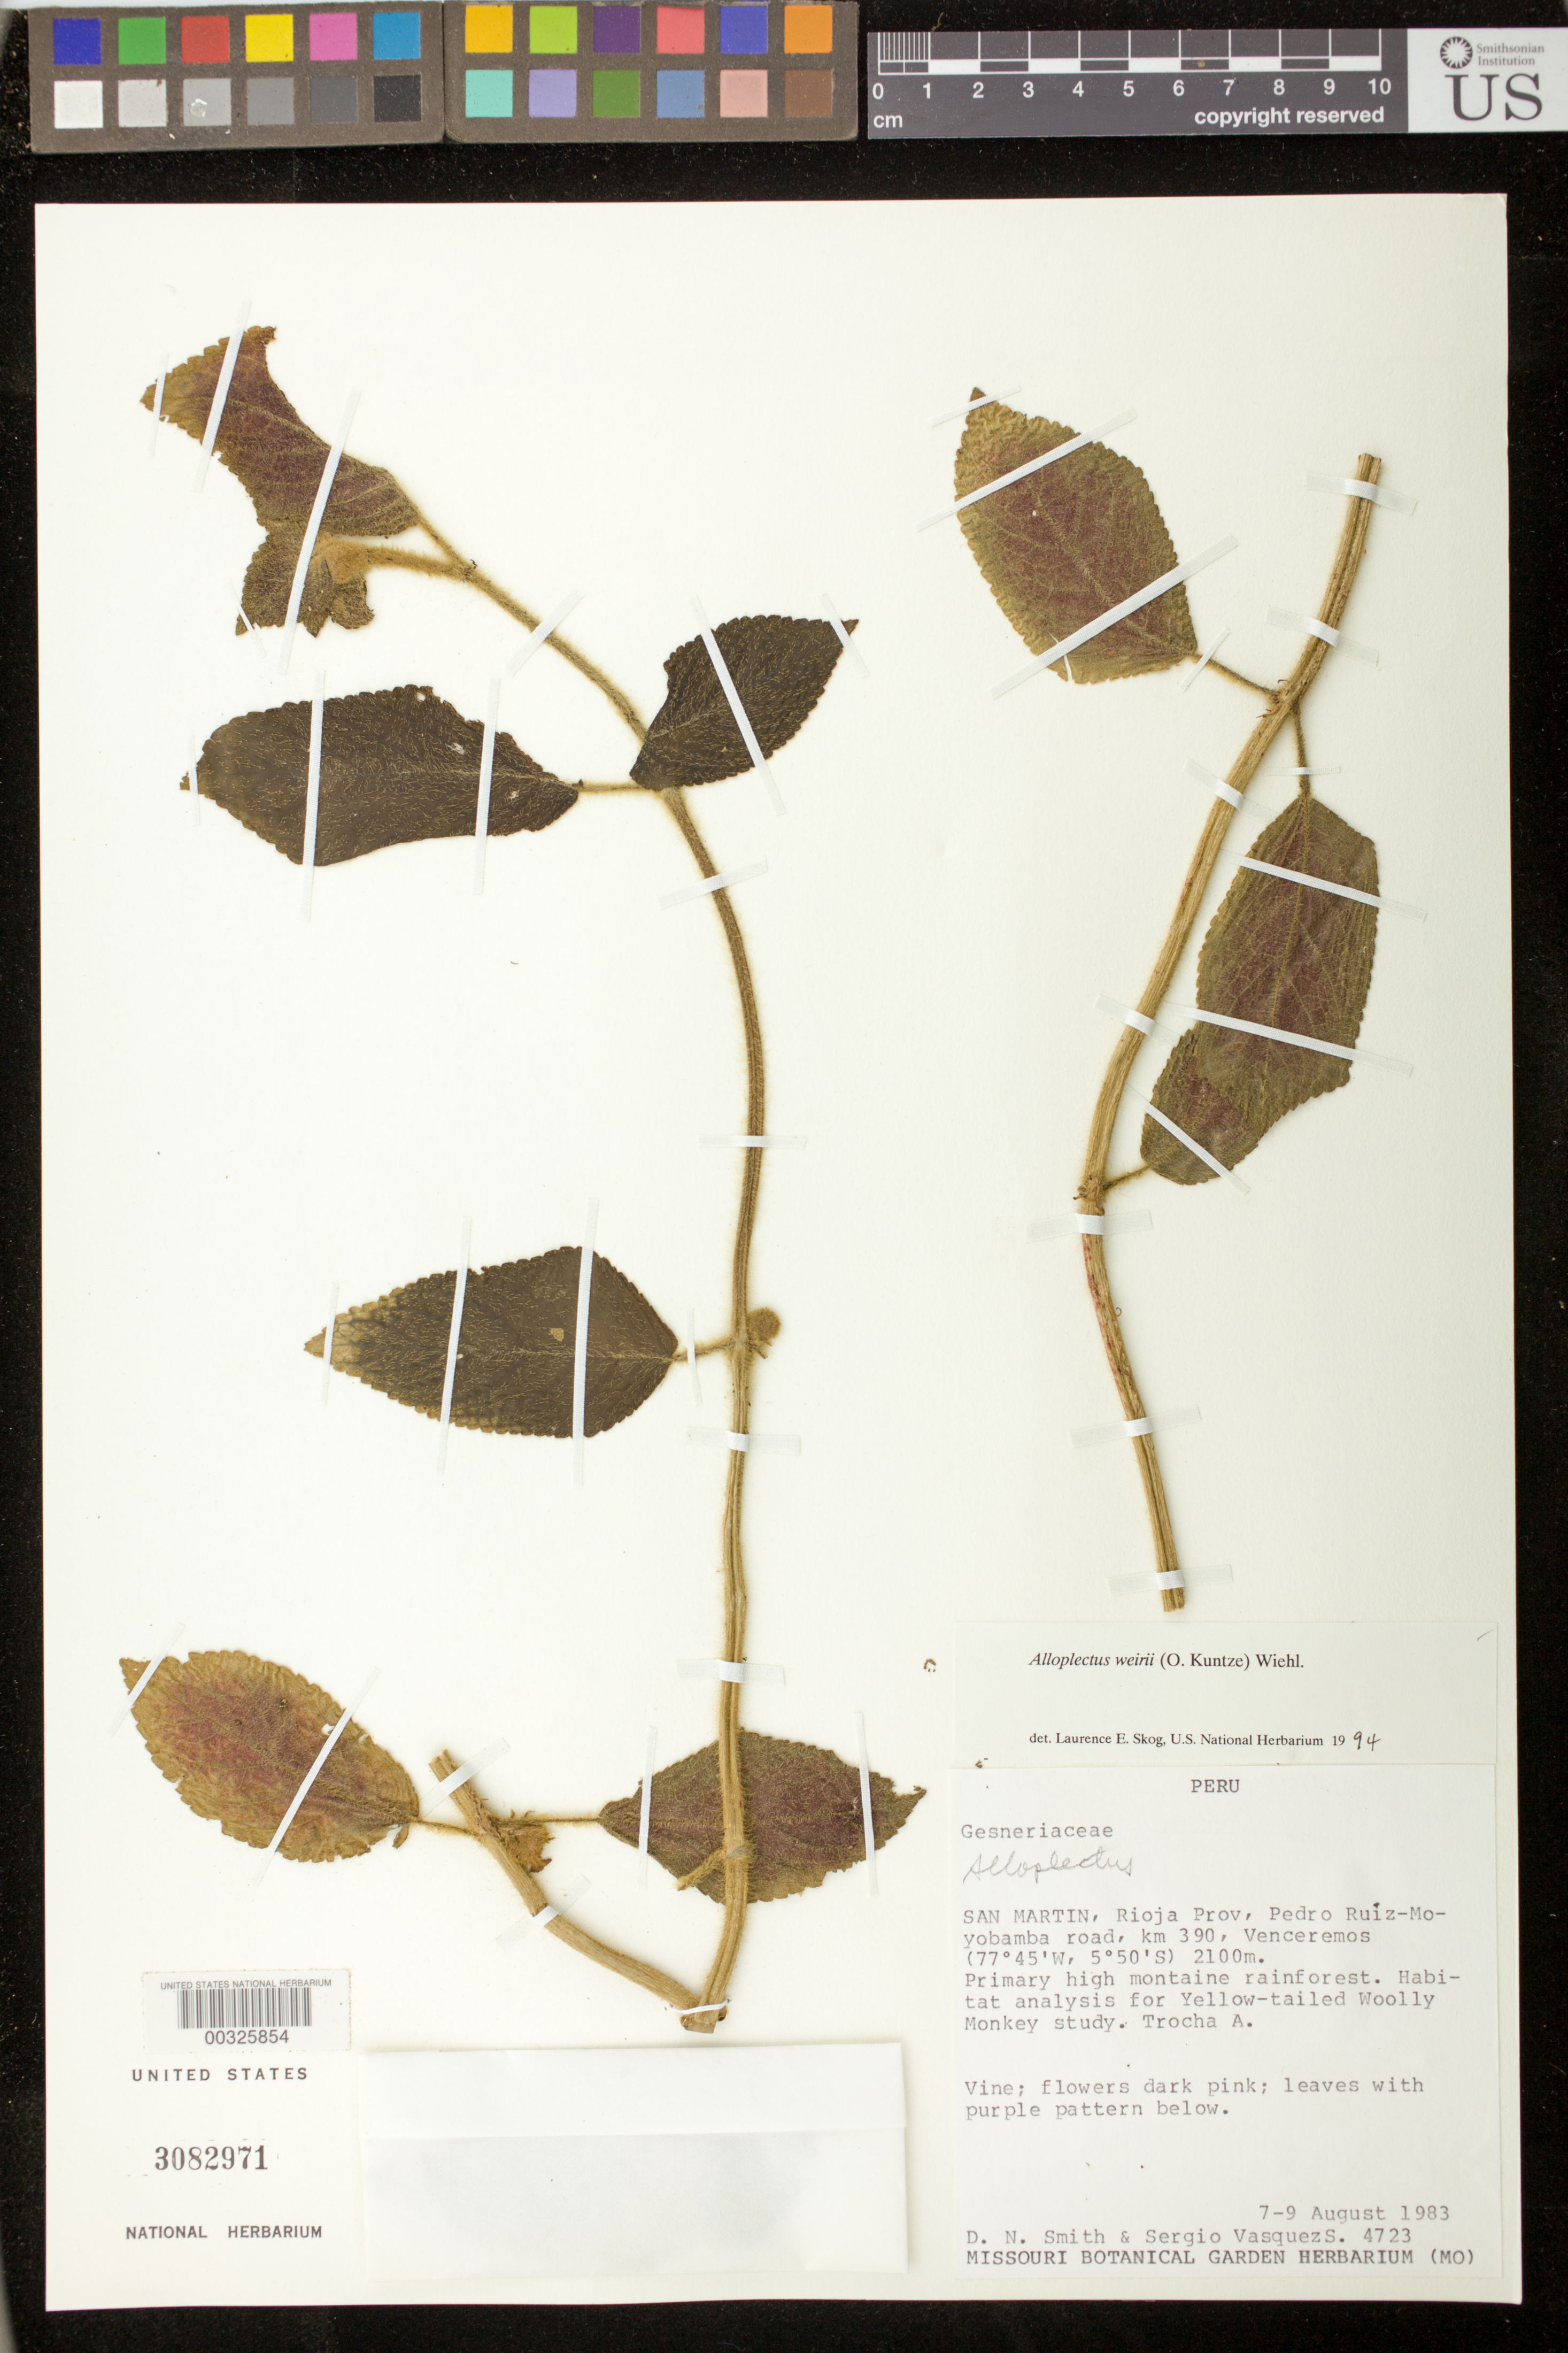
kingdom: Plantae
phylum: Tracheophyta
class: Magnoliopsida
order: Lamiales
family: Gesneriaceae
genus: Alloplectus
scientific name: Alloplectus weirii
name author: (Kuntze) Wiehler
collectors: D. Smith & S. Vasquez S.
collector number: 4723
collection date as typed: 7-9 Aug 1983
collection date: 1983-08-07/1983-08-09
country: Peru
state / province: San Martín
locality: Prov. Rioja; Pedro Ruiz - Moyobamba road, km 390, Venceremos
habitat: Primary high montane rainforest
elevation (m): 2100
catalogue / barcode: US 3082971